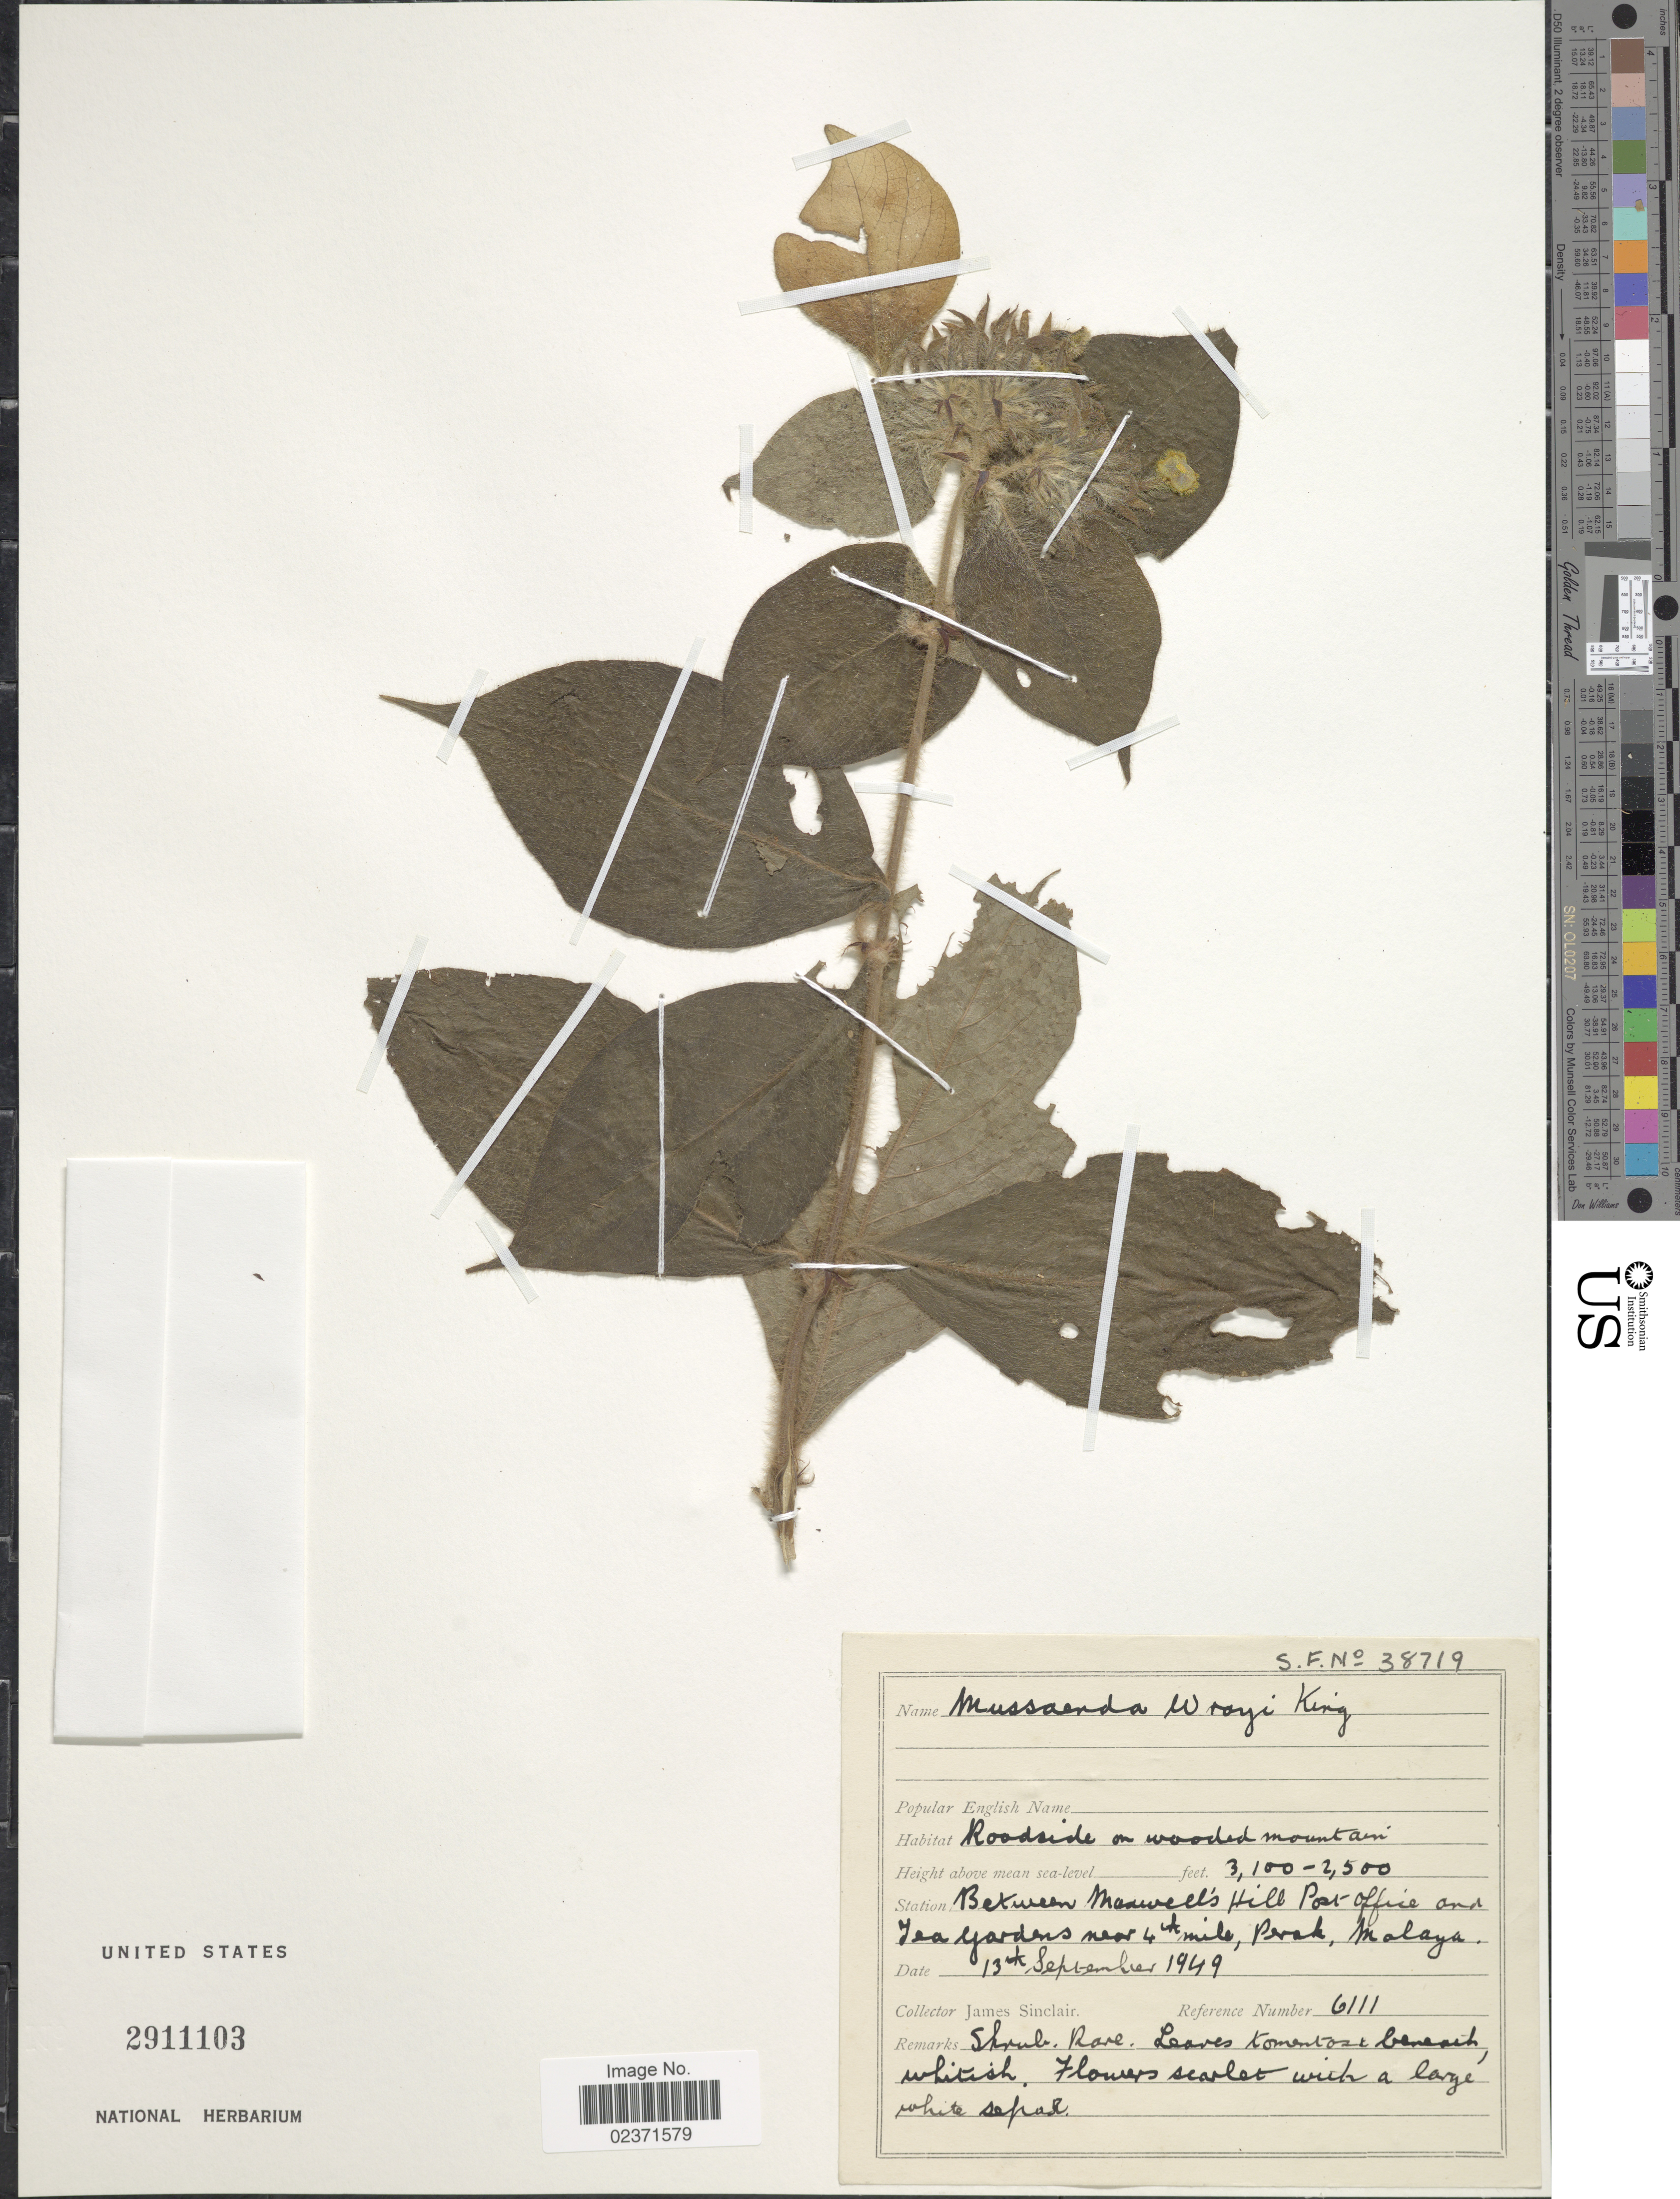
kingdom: Plantae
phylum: Tracheophyta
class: Magnoliopsida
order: Gentianales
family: Rubiaceae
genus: Mussaenda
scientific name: Mussaenda wrayi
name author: King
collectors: J. Sinclair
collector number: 6111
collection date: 1949-09-13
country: Malaysia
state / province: Perak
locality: Between Maxwell's Hill Post Office and Tea Gardens near 4th mile, Malaya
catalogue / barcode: US 2911103